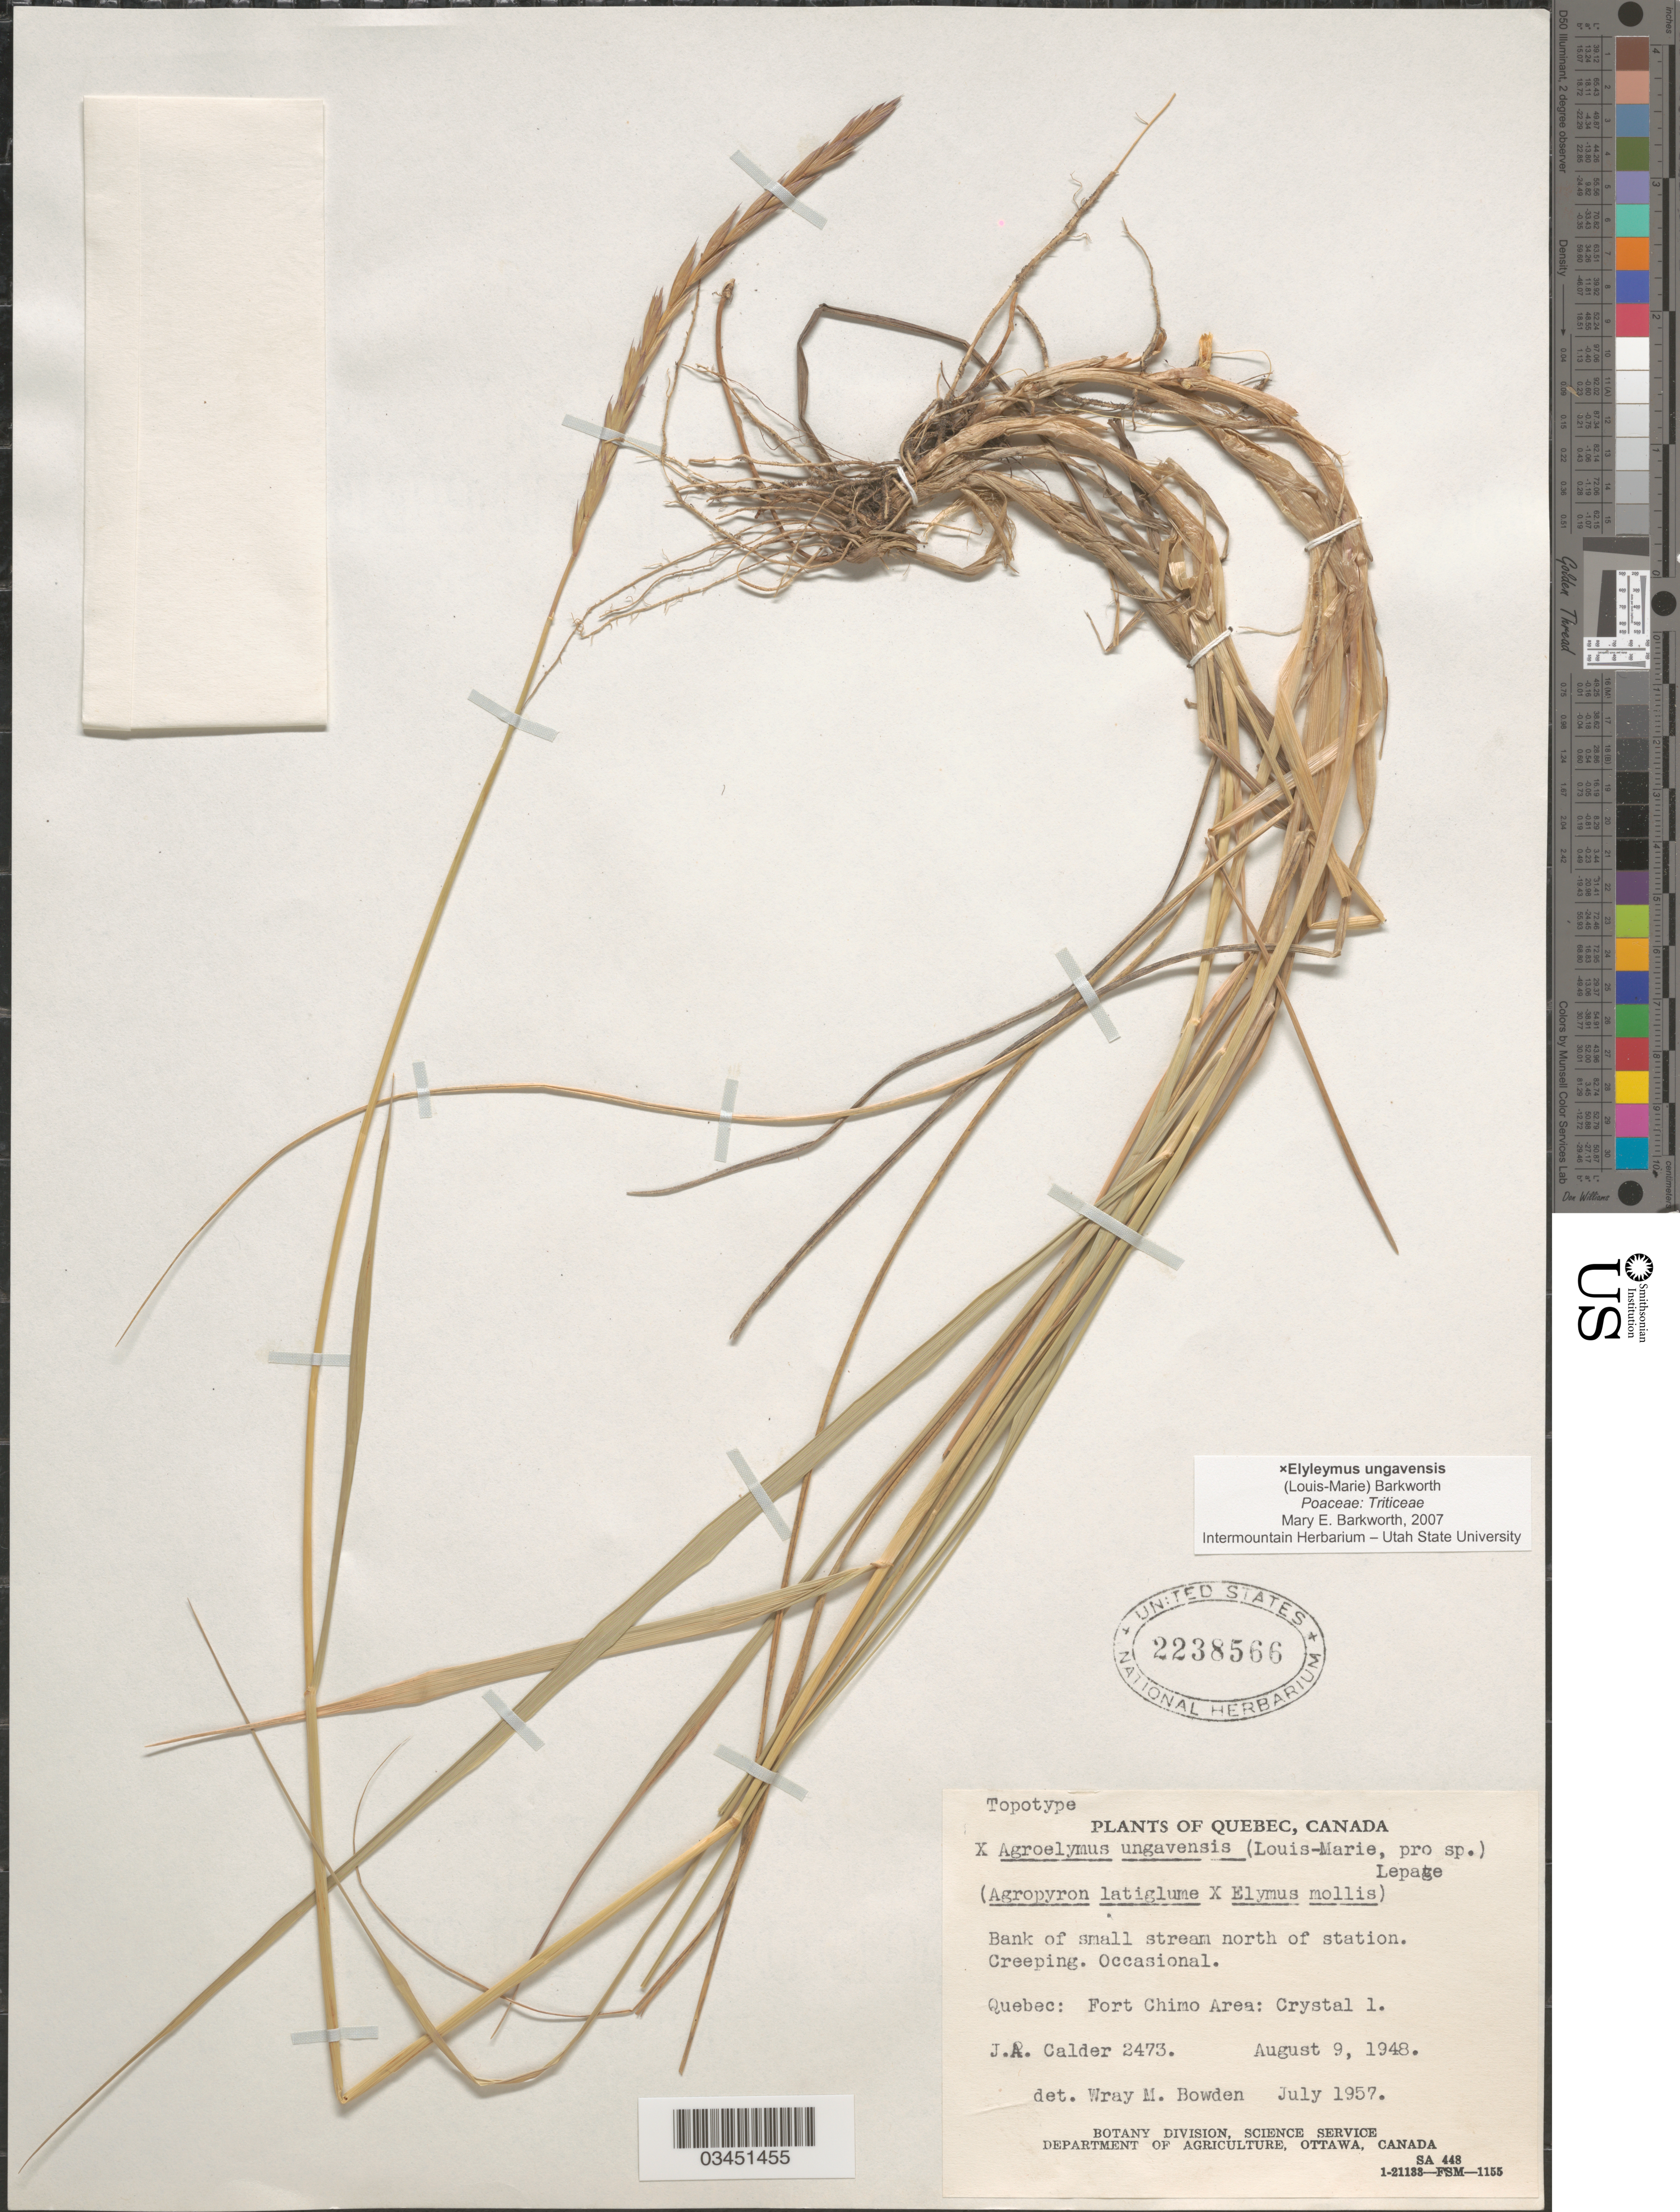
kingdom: Plantae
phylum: Tracheophyta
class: Liliopsida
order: Poales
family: Poaceae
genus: Elyleymus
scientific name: x Elyleymus ungavensis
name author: (Louis-Marie) Barkworth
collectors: J. A. Calder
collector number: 2473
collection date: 1948-08-09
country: Canada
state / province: Quebec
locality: Bank of small stream north of station. Fort Chimo Area: Crystal 1.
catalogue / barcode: US 2238566